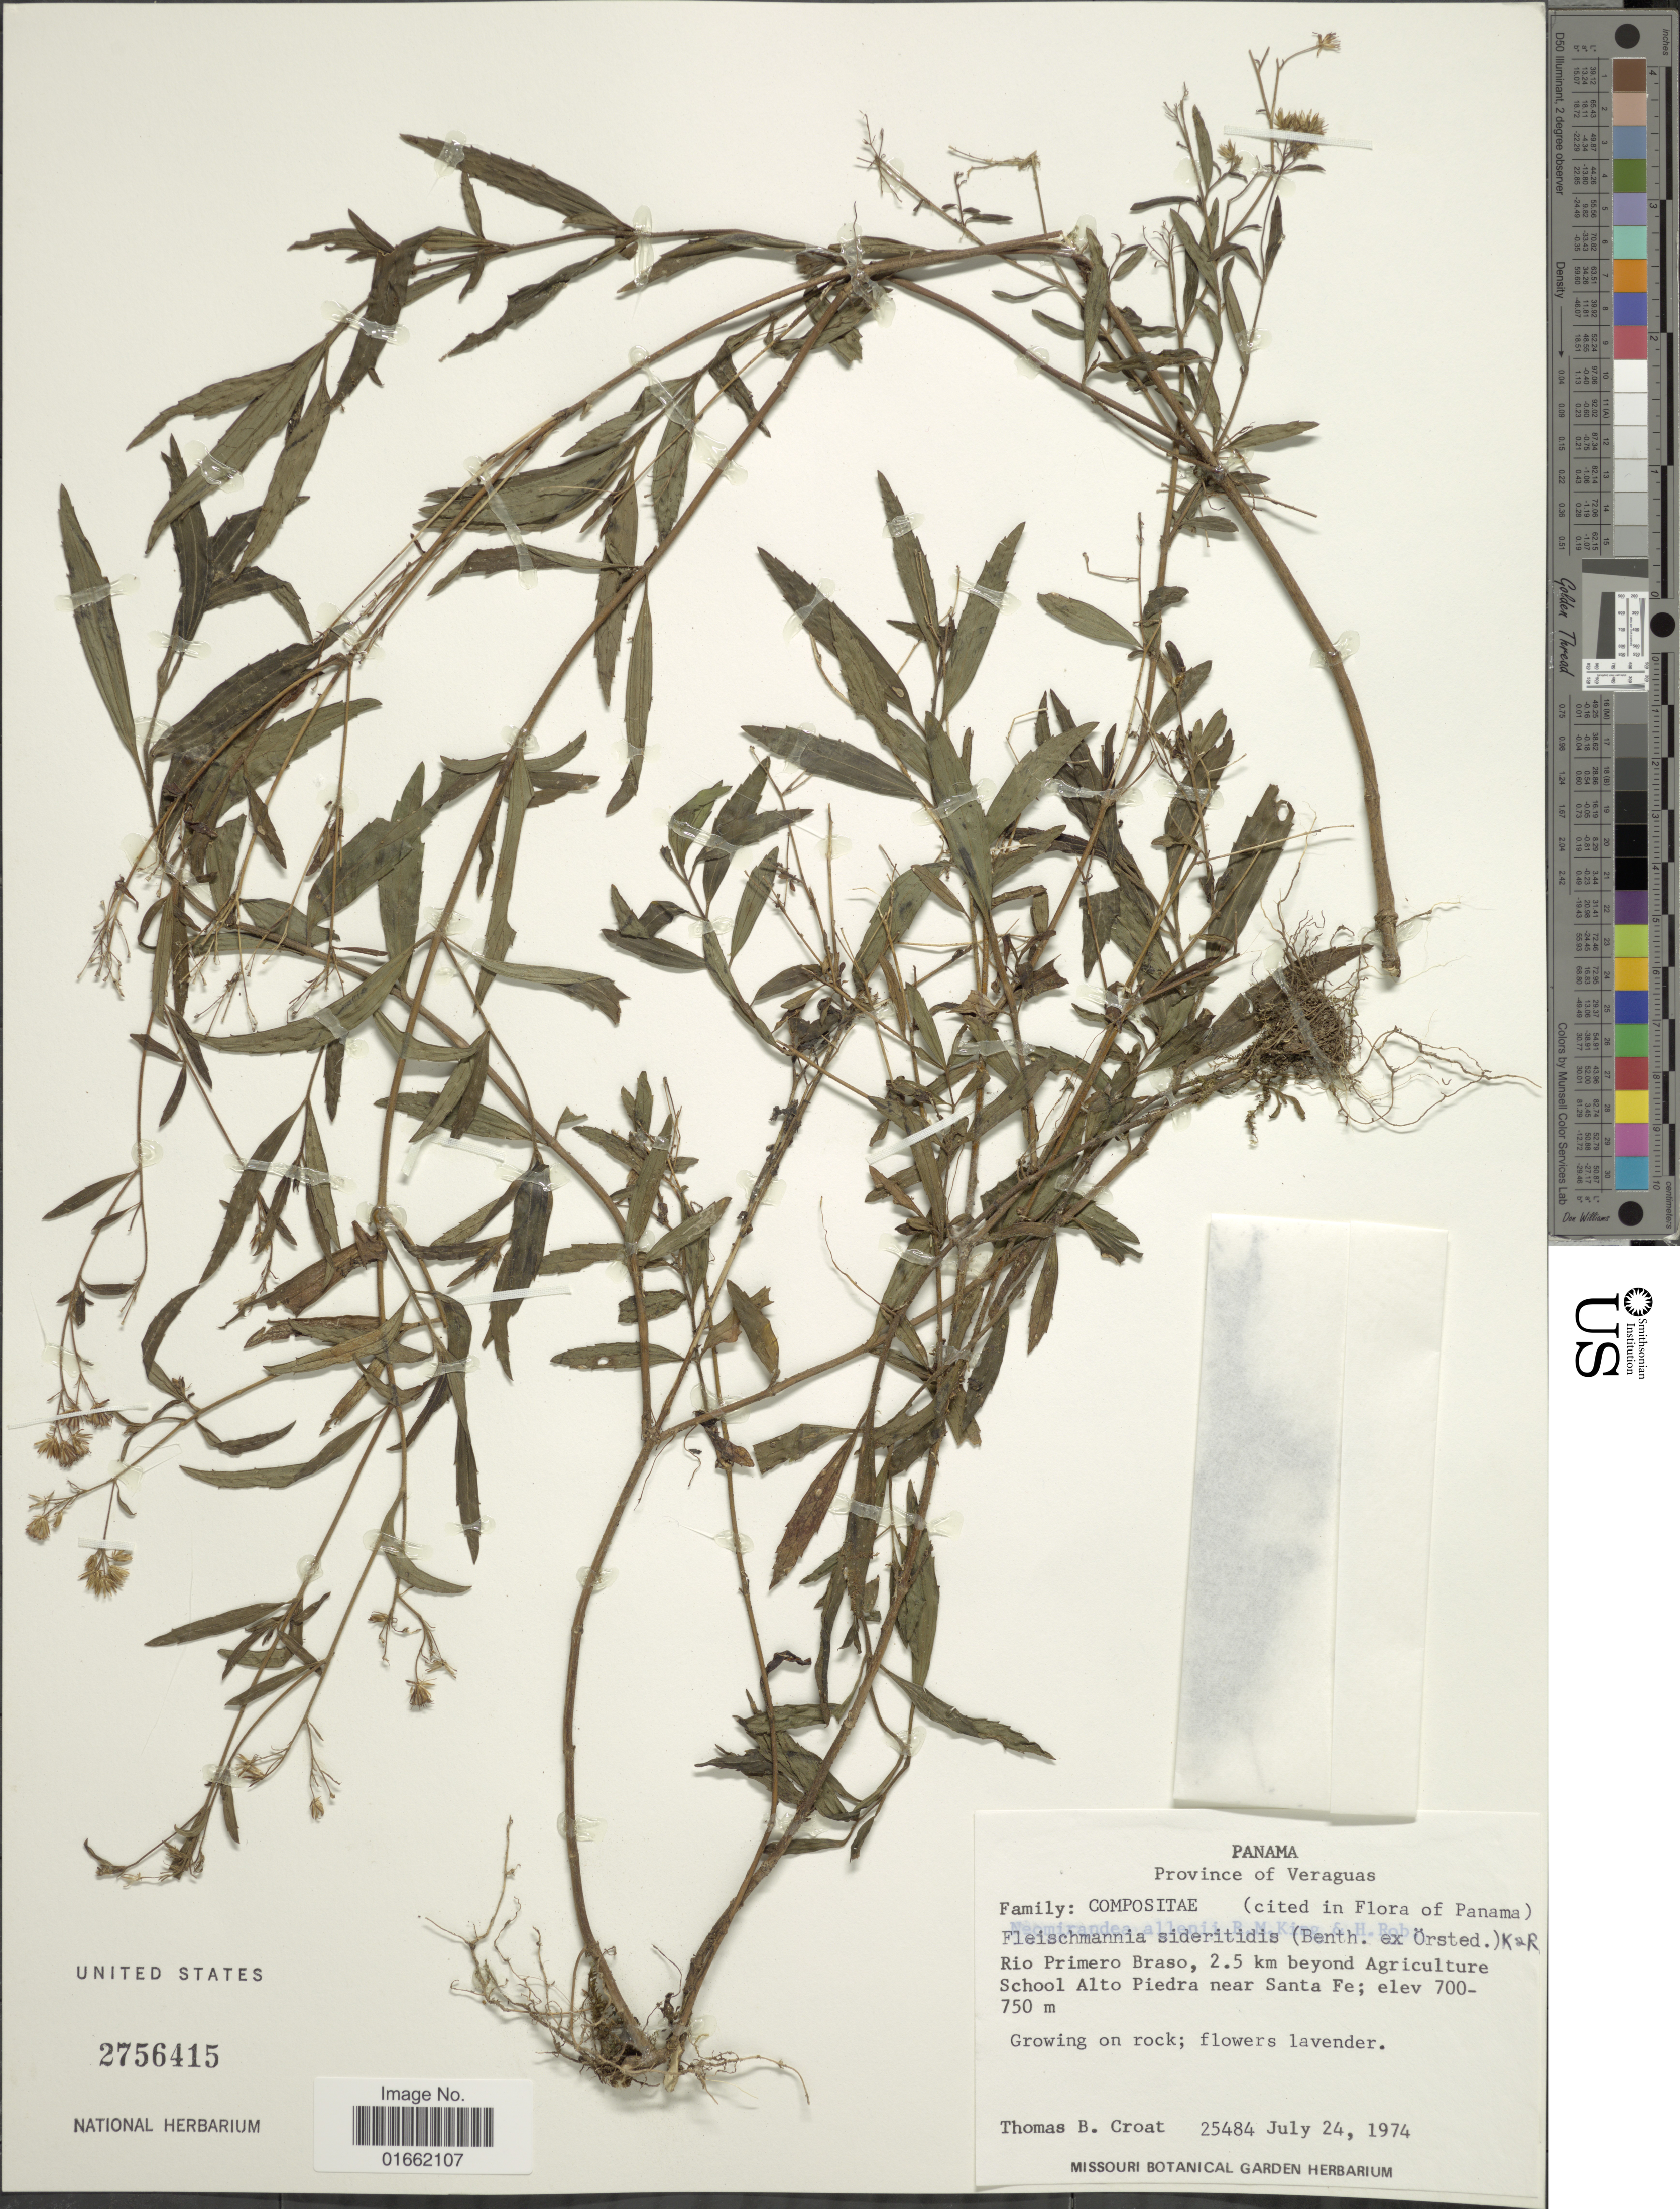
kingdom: Plantae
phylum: Tracheophyta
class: Magnoliopsida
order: Asterales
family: Asteraceae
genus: Fleischmannia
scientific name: Fleischmannia sideritides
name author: (Benth. in Oerst.) R.M. King & H. Rob.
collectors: T. B. Croat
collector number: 25484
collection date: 1974-07-24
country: Panama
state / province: Veraguas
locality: Province of Veraguas. Rio Primero Braso, 2.5 km beyond Agriculture School Alto Piedra near Santa Fe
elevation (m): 700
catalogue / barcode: US 2756415